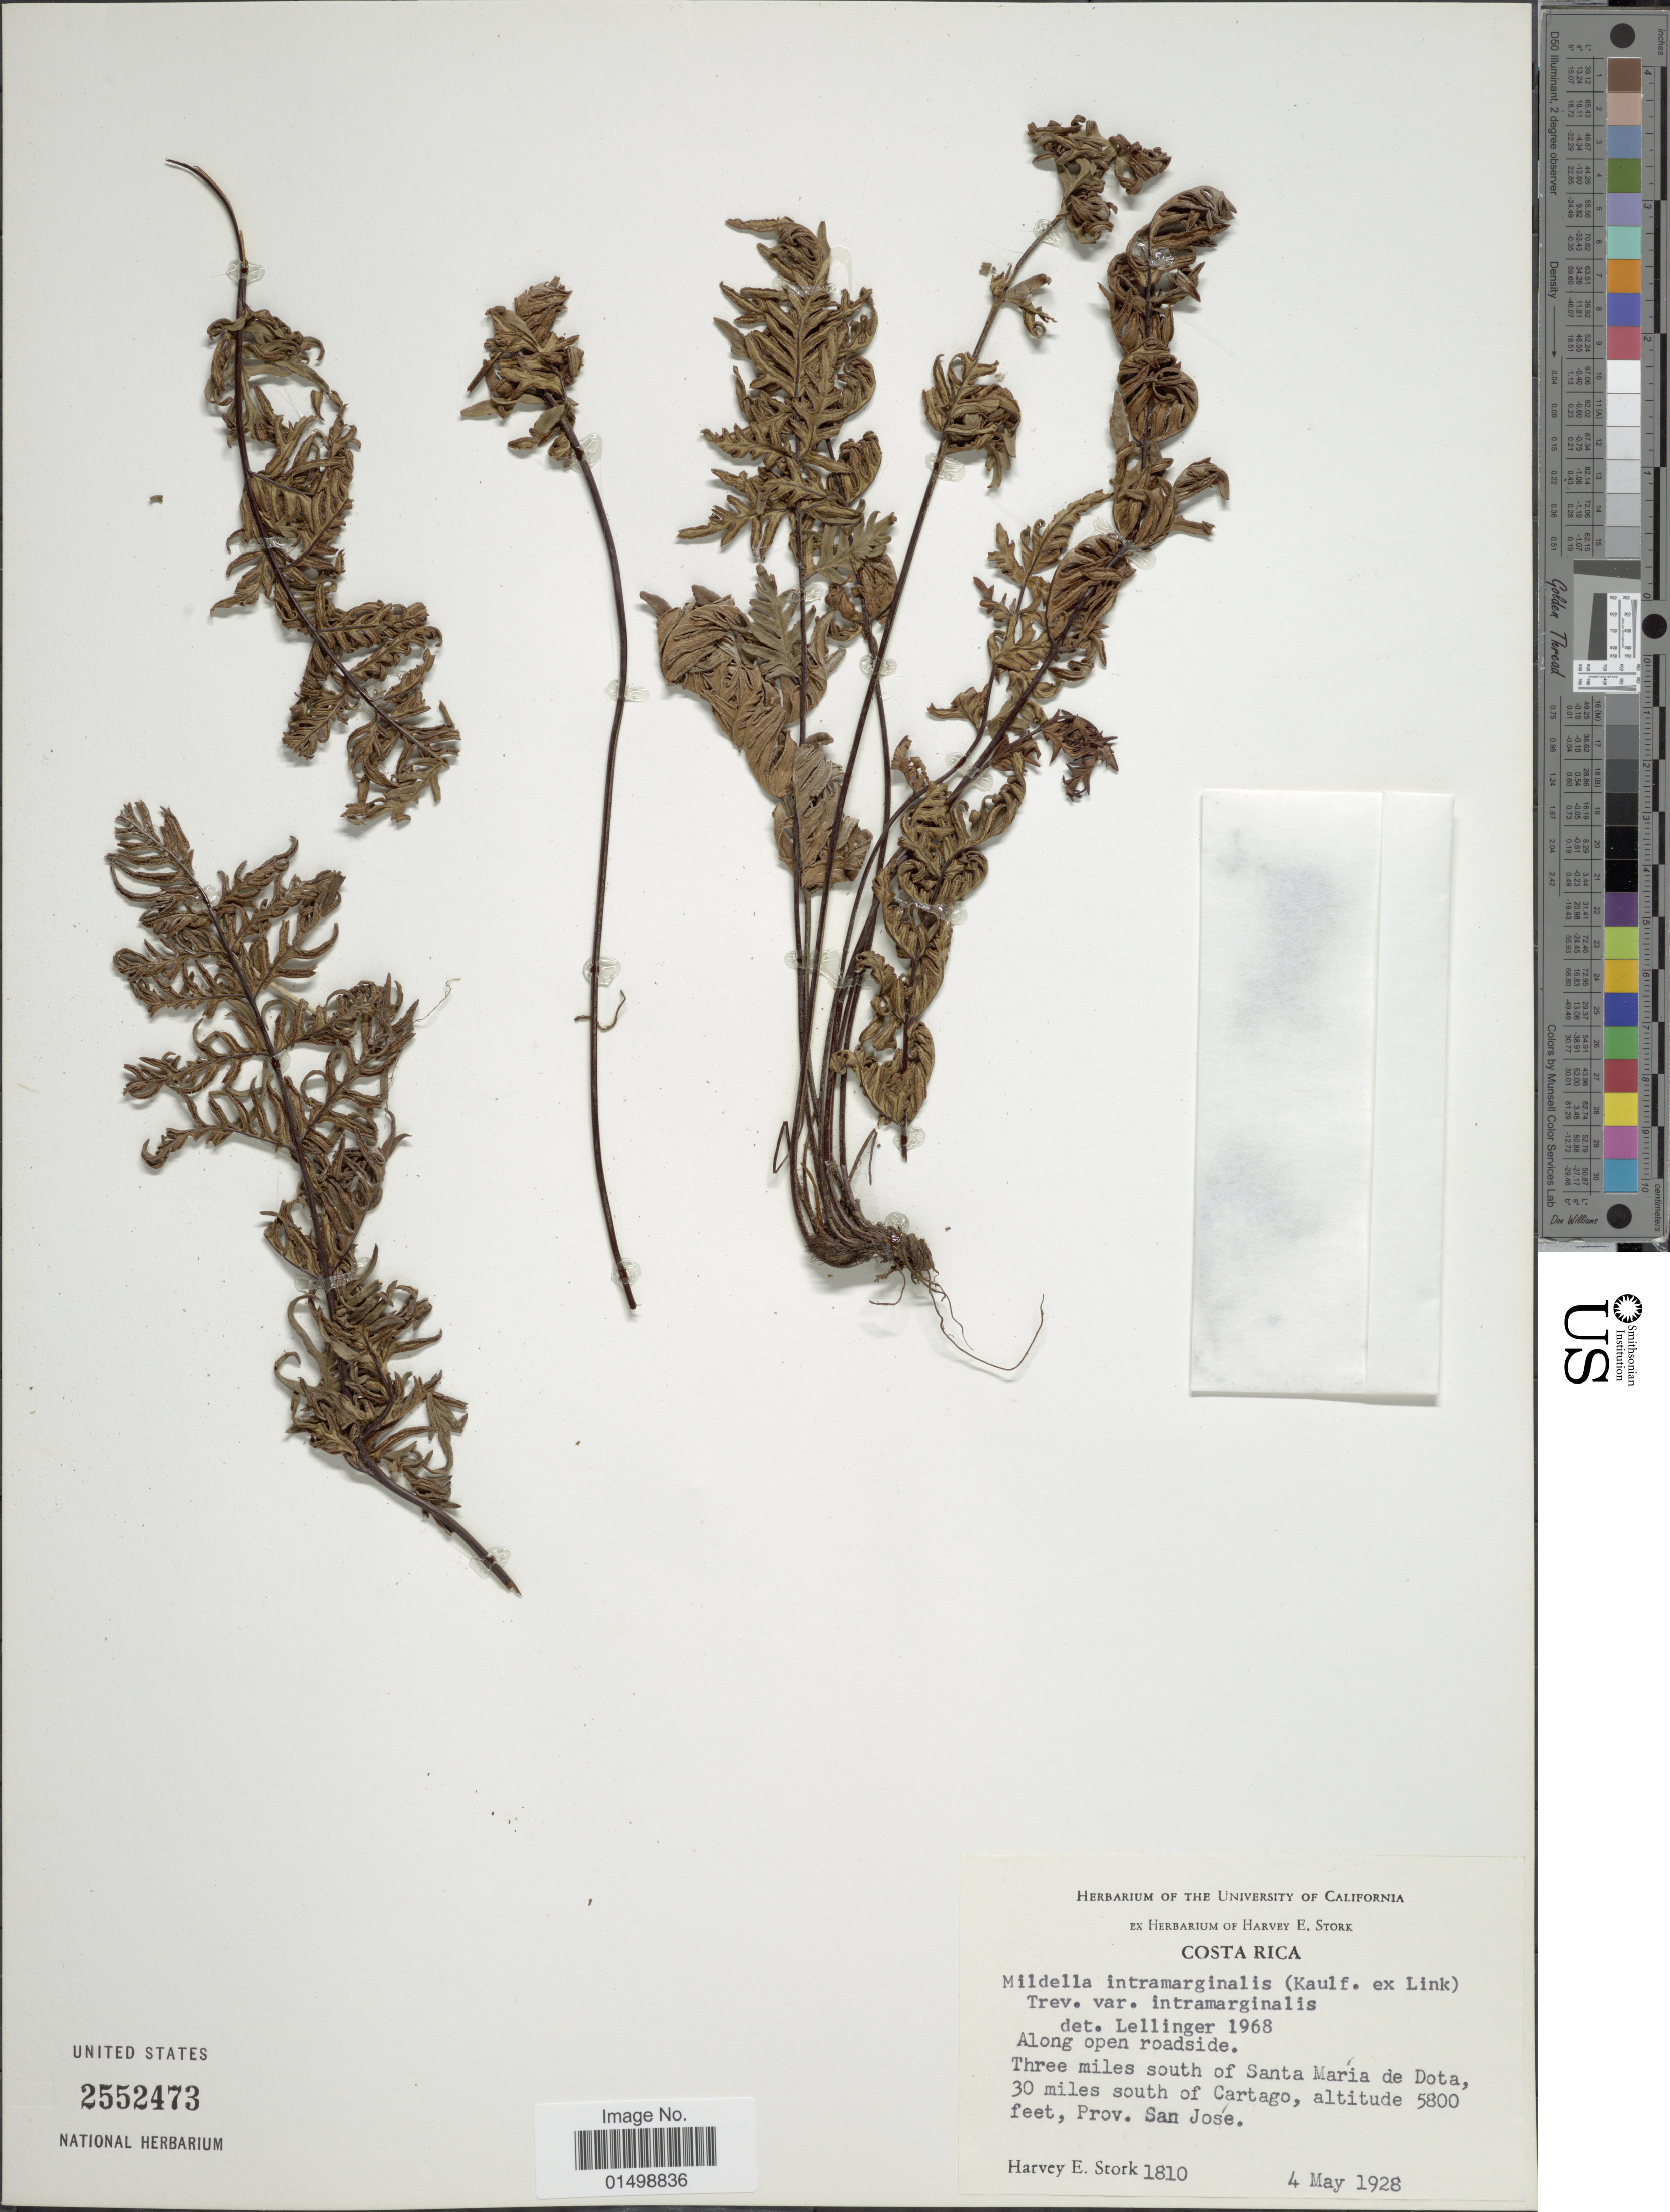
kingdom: Plantae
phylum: Tracheophyta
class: Polypodiopsida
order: Polypodiales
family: Pteridaceae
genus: Cheilanthes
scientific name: Cheilanthes intramarginalis var. intramarginalis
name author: (Kaulf.) Hook.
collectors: H. E. Stork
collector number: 1810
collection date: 1928-05-04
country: Costa Rica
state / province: San José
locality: Three miles south of Santa maria de Dota, 30 miles south of Cartago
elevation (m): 1768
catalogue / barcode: US 2552473